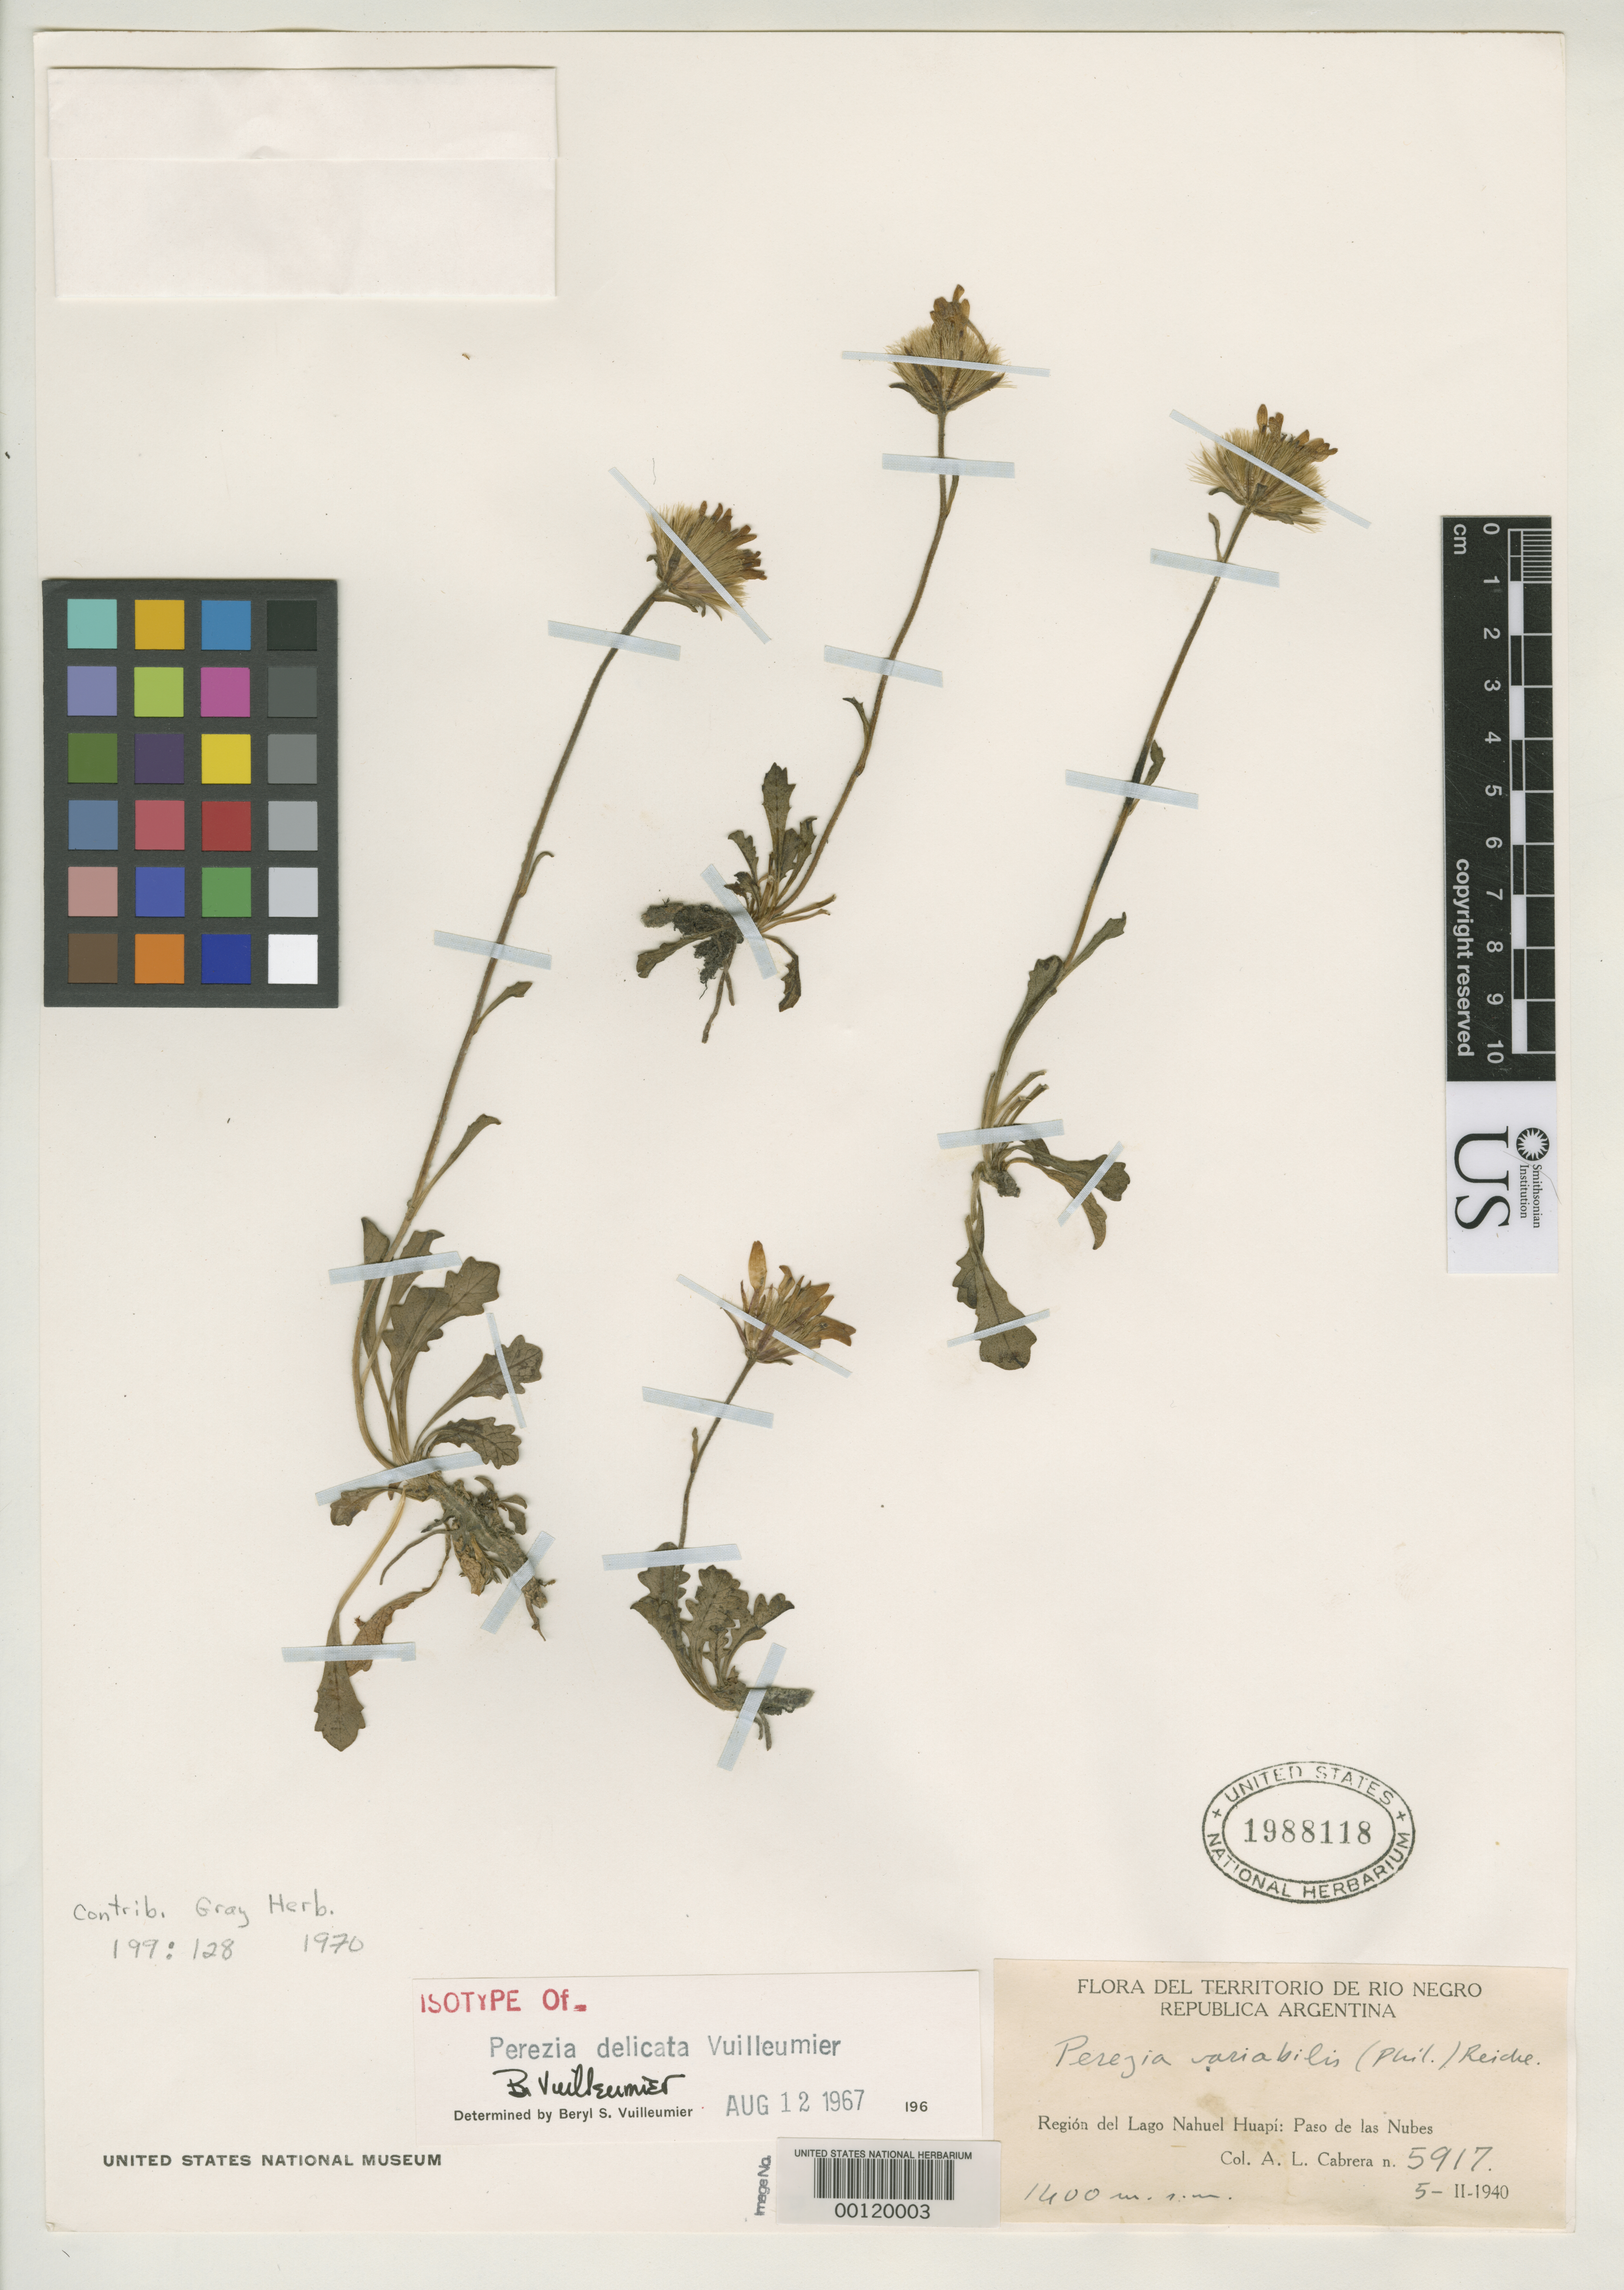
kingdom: Plantae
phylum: Tracheophyta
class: Magnoliopsida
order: Asterales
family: Asteraceae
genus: Perezia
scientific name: Perezia delicata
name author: Vuilleumier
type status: Isotype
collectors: A. L. Cabrera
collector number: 5917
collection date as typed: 05 Feb 1940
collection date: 1940-02-05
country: Argentina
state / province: Río Negro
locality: Region del Lago Nahuel Huapi.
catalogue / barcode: US 1988118